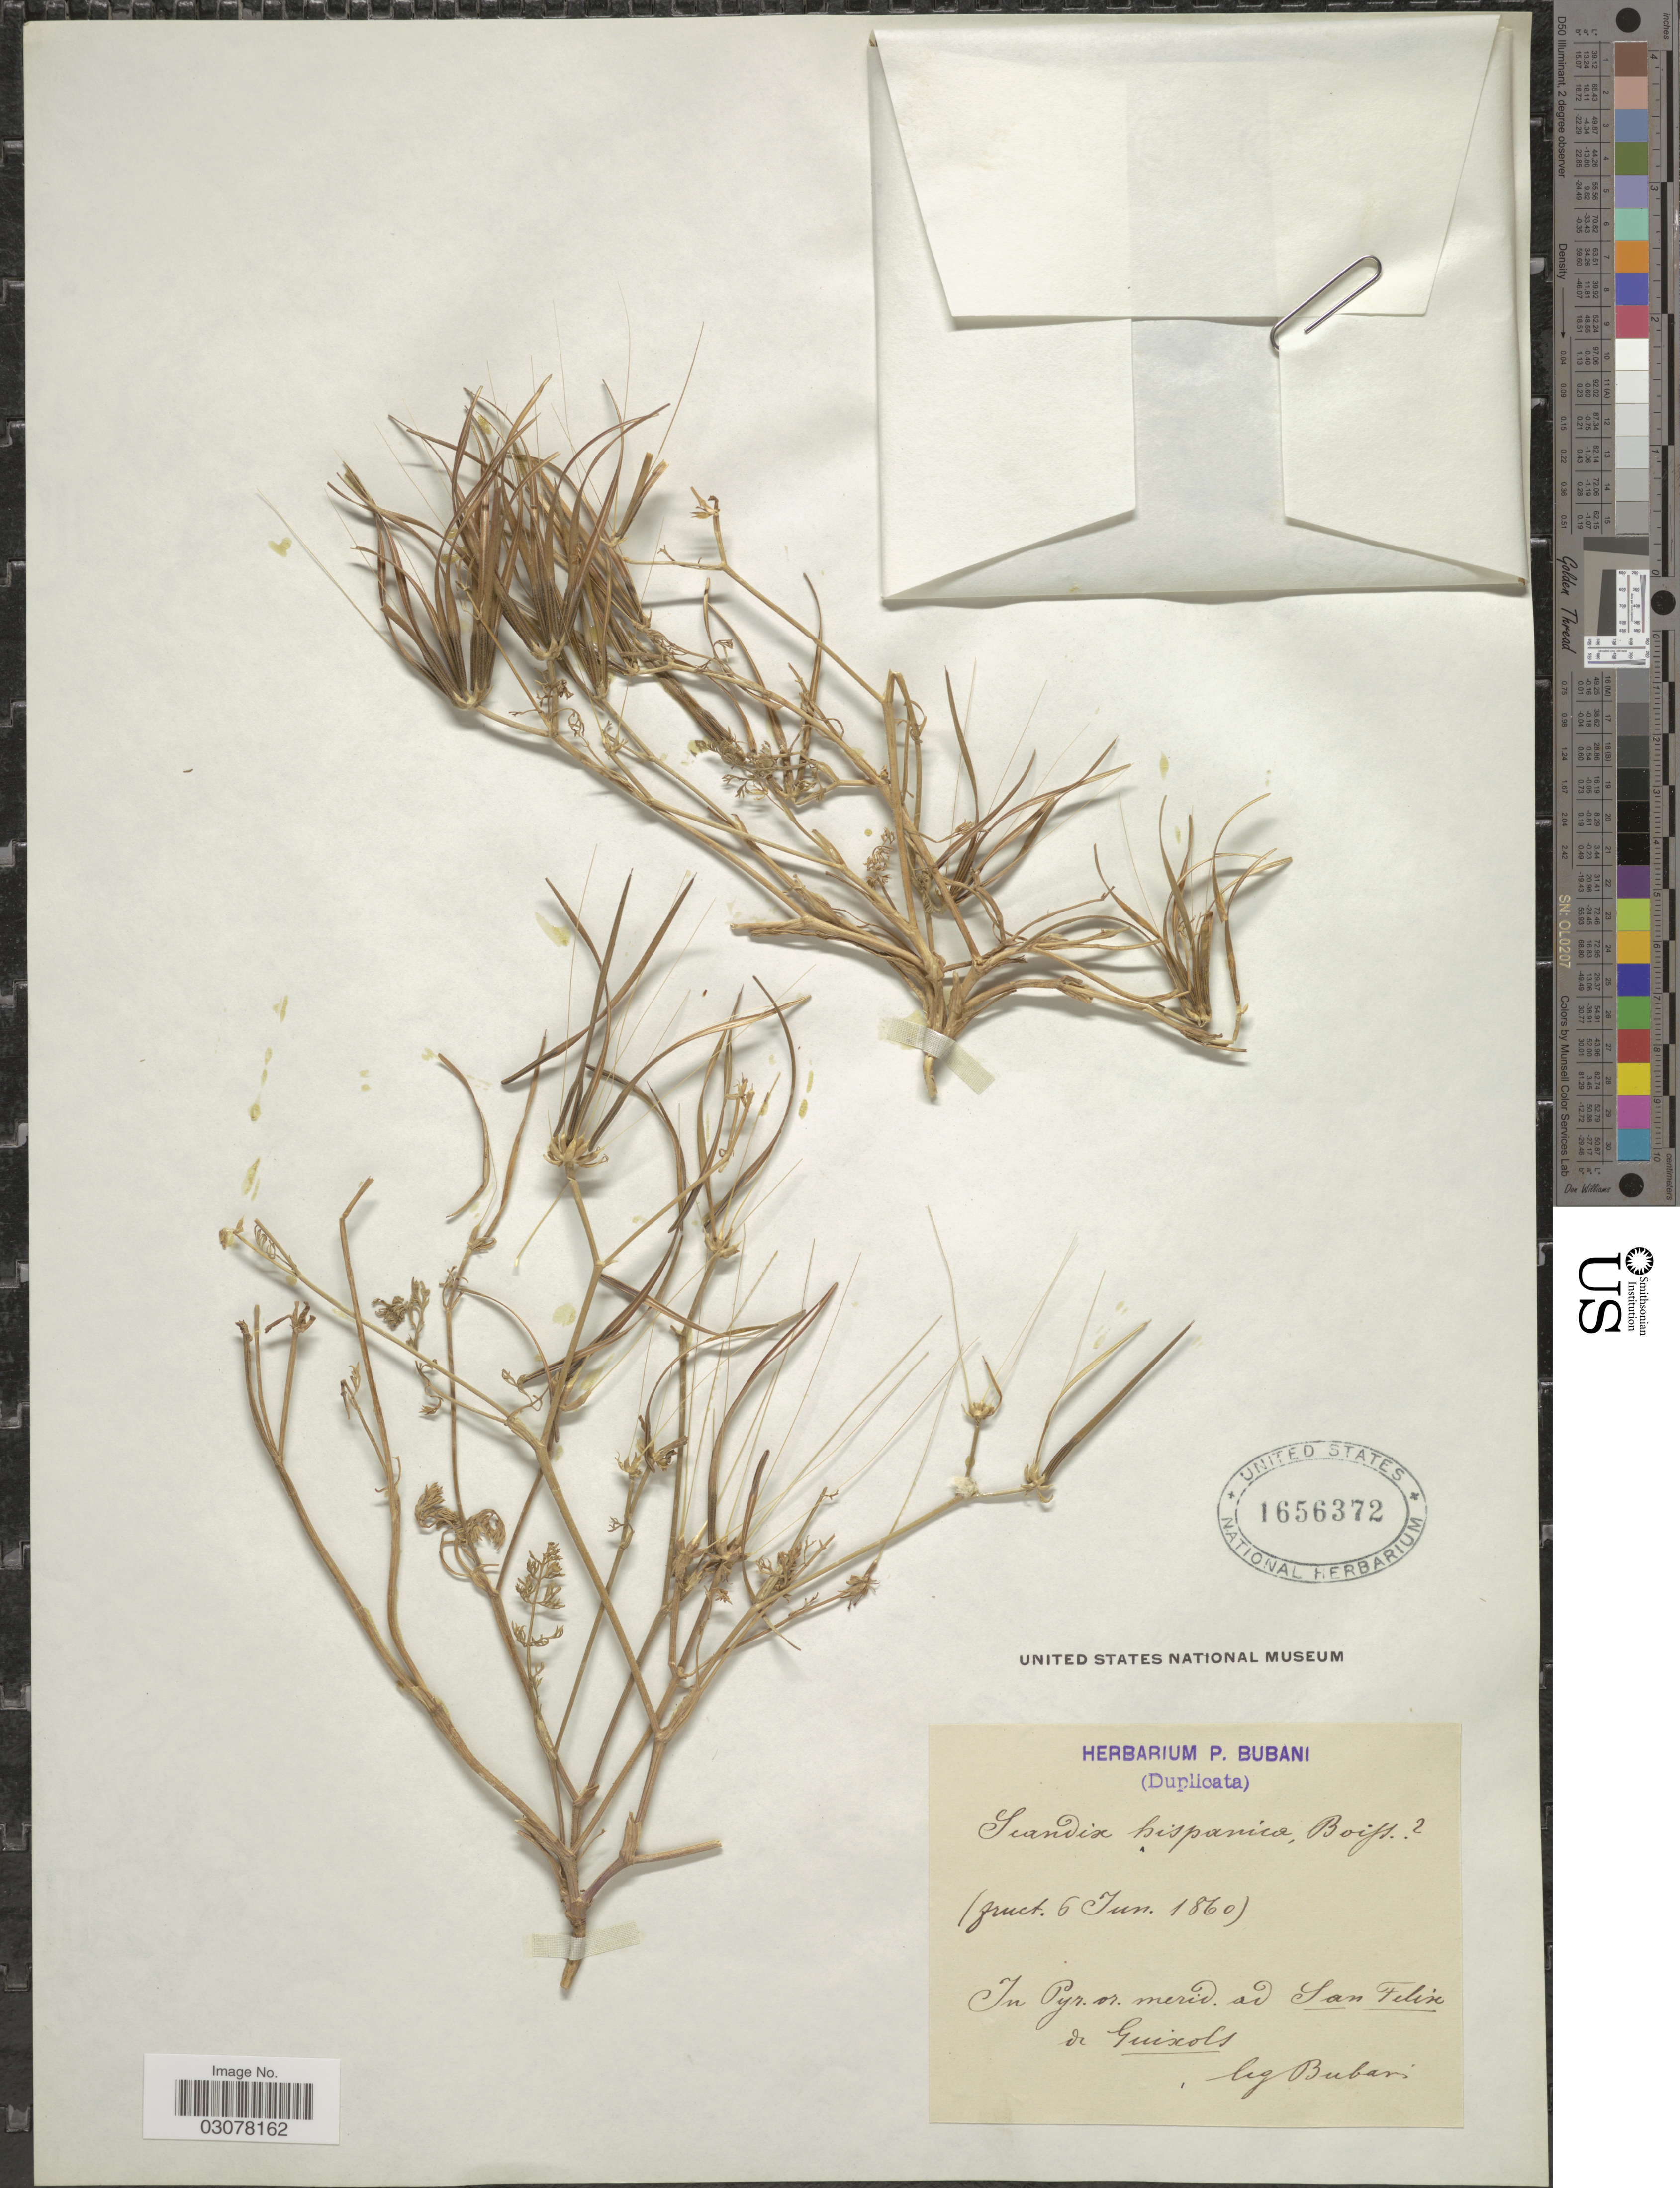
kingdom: Plantae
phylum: Tracheophyta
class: Magnoliopsida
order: Apiales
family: Apiaceae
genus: Scandix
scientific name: Scandix hispanica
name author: Boiss.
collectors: P. Bubani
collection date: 1860-06-06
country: Spain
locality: In Pyr. or. merid. ad San Felix de Guixols.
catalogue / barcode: US 1656372